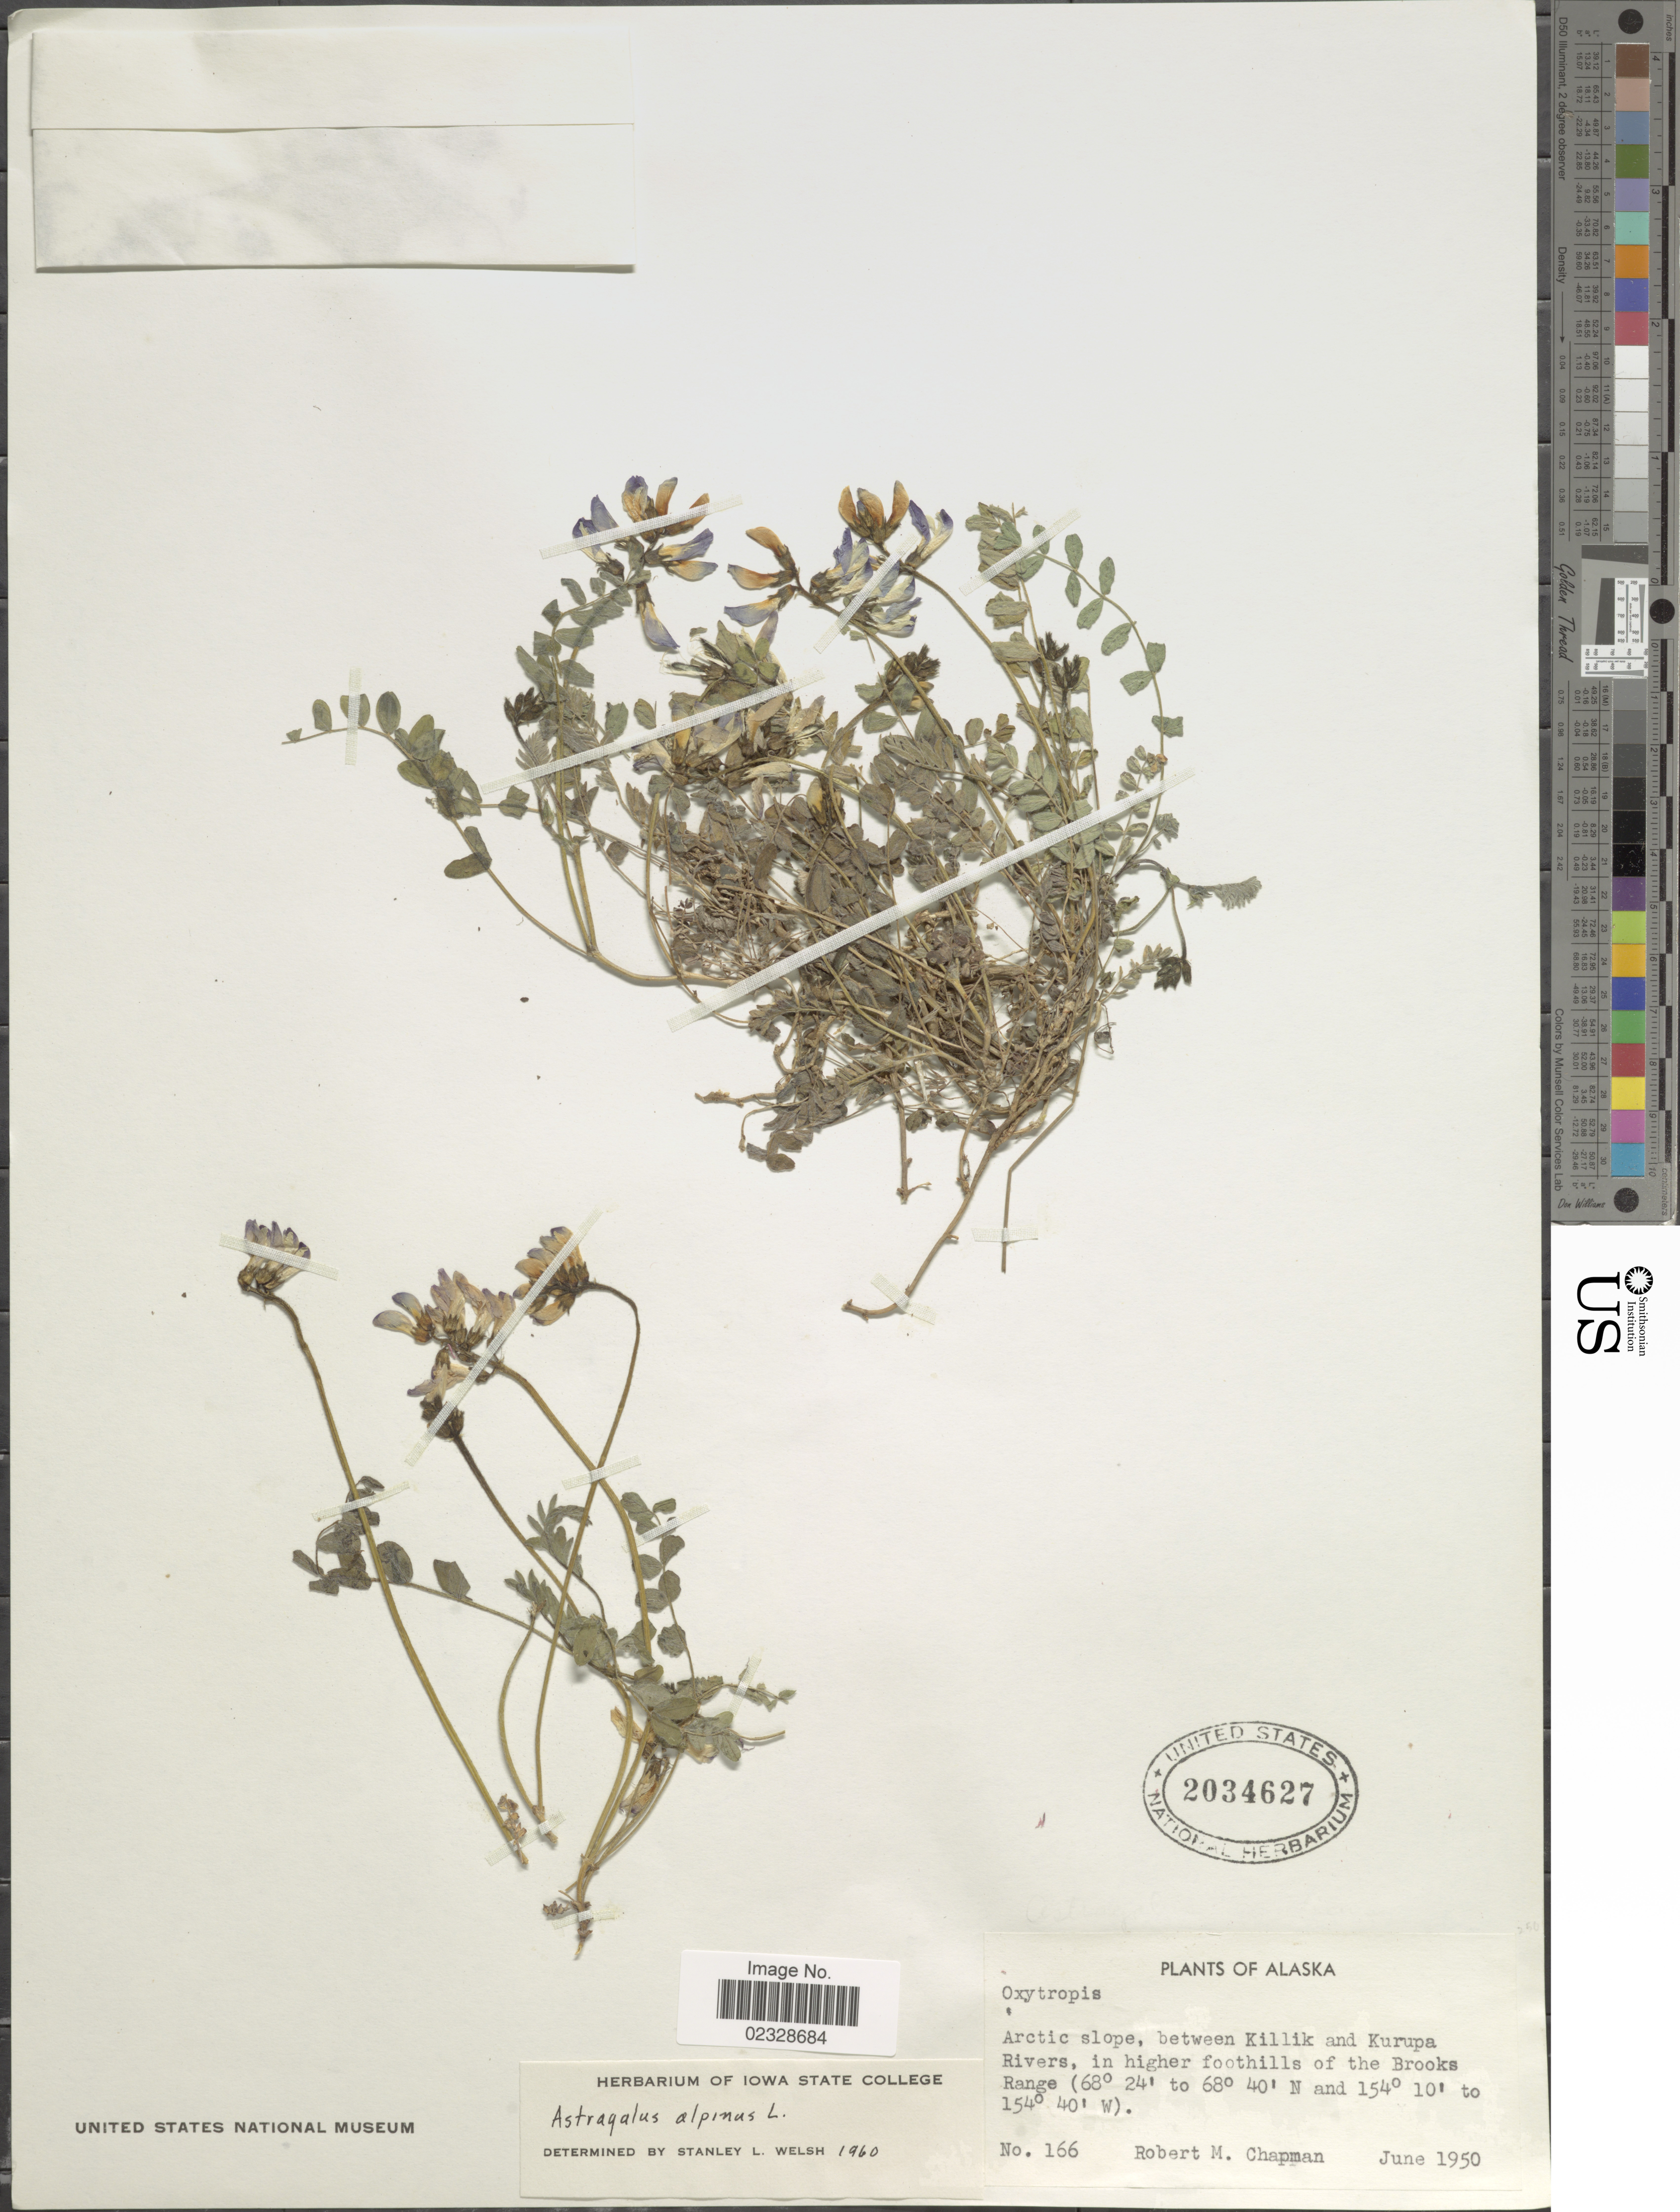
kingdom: Plantae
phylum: Tracheophyta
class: Magnoliopsida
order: Fabales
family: Fabaceae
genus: Astragalus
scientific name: Astragalus alpinus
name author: L.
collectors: R. M. Chapman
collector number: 166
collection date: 1950-06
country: United States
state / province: Alaska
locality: Arctic slope, between Killik and Kurupa Rivers, Brooks Range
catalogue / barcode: US 2034627